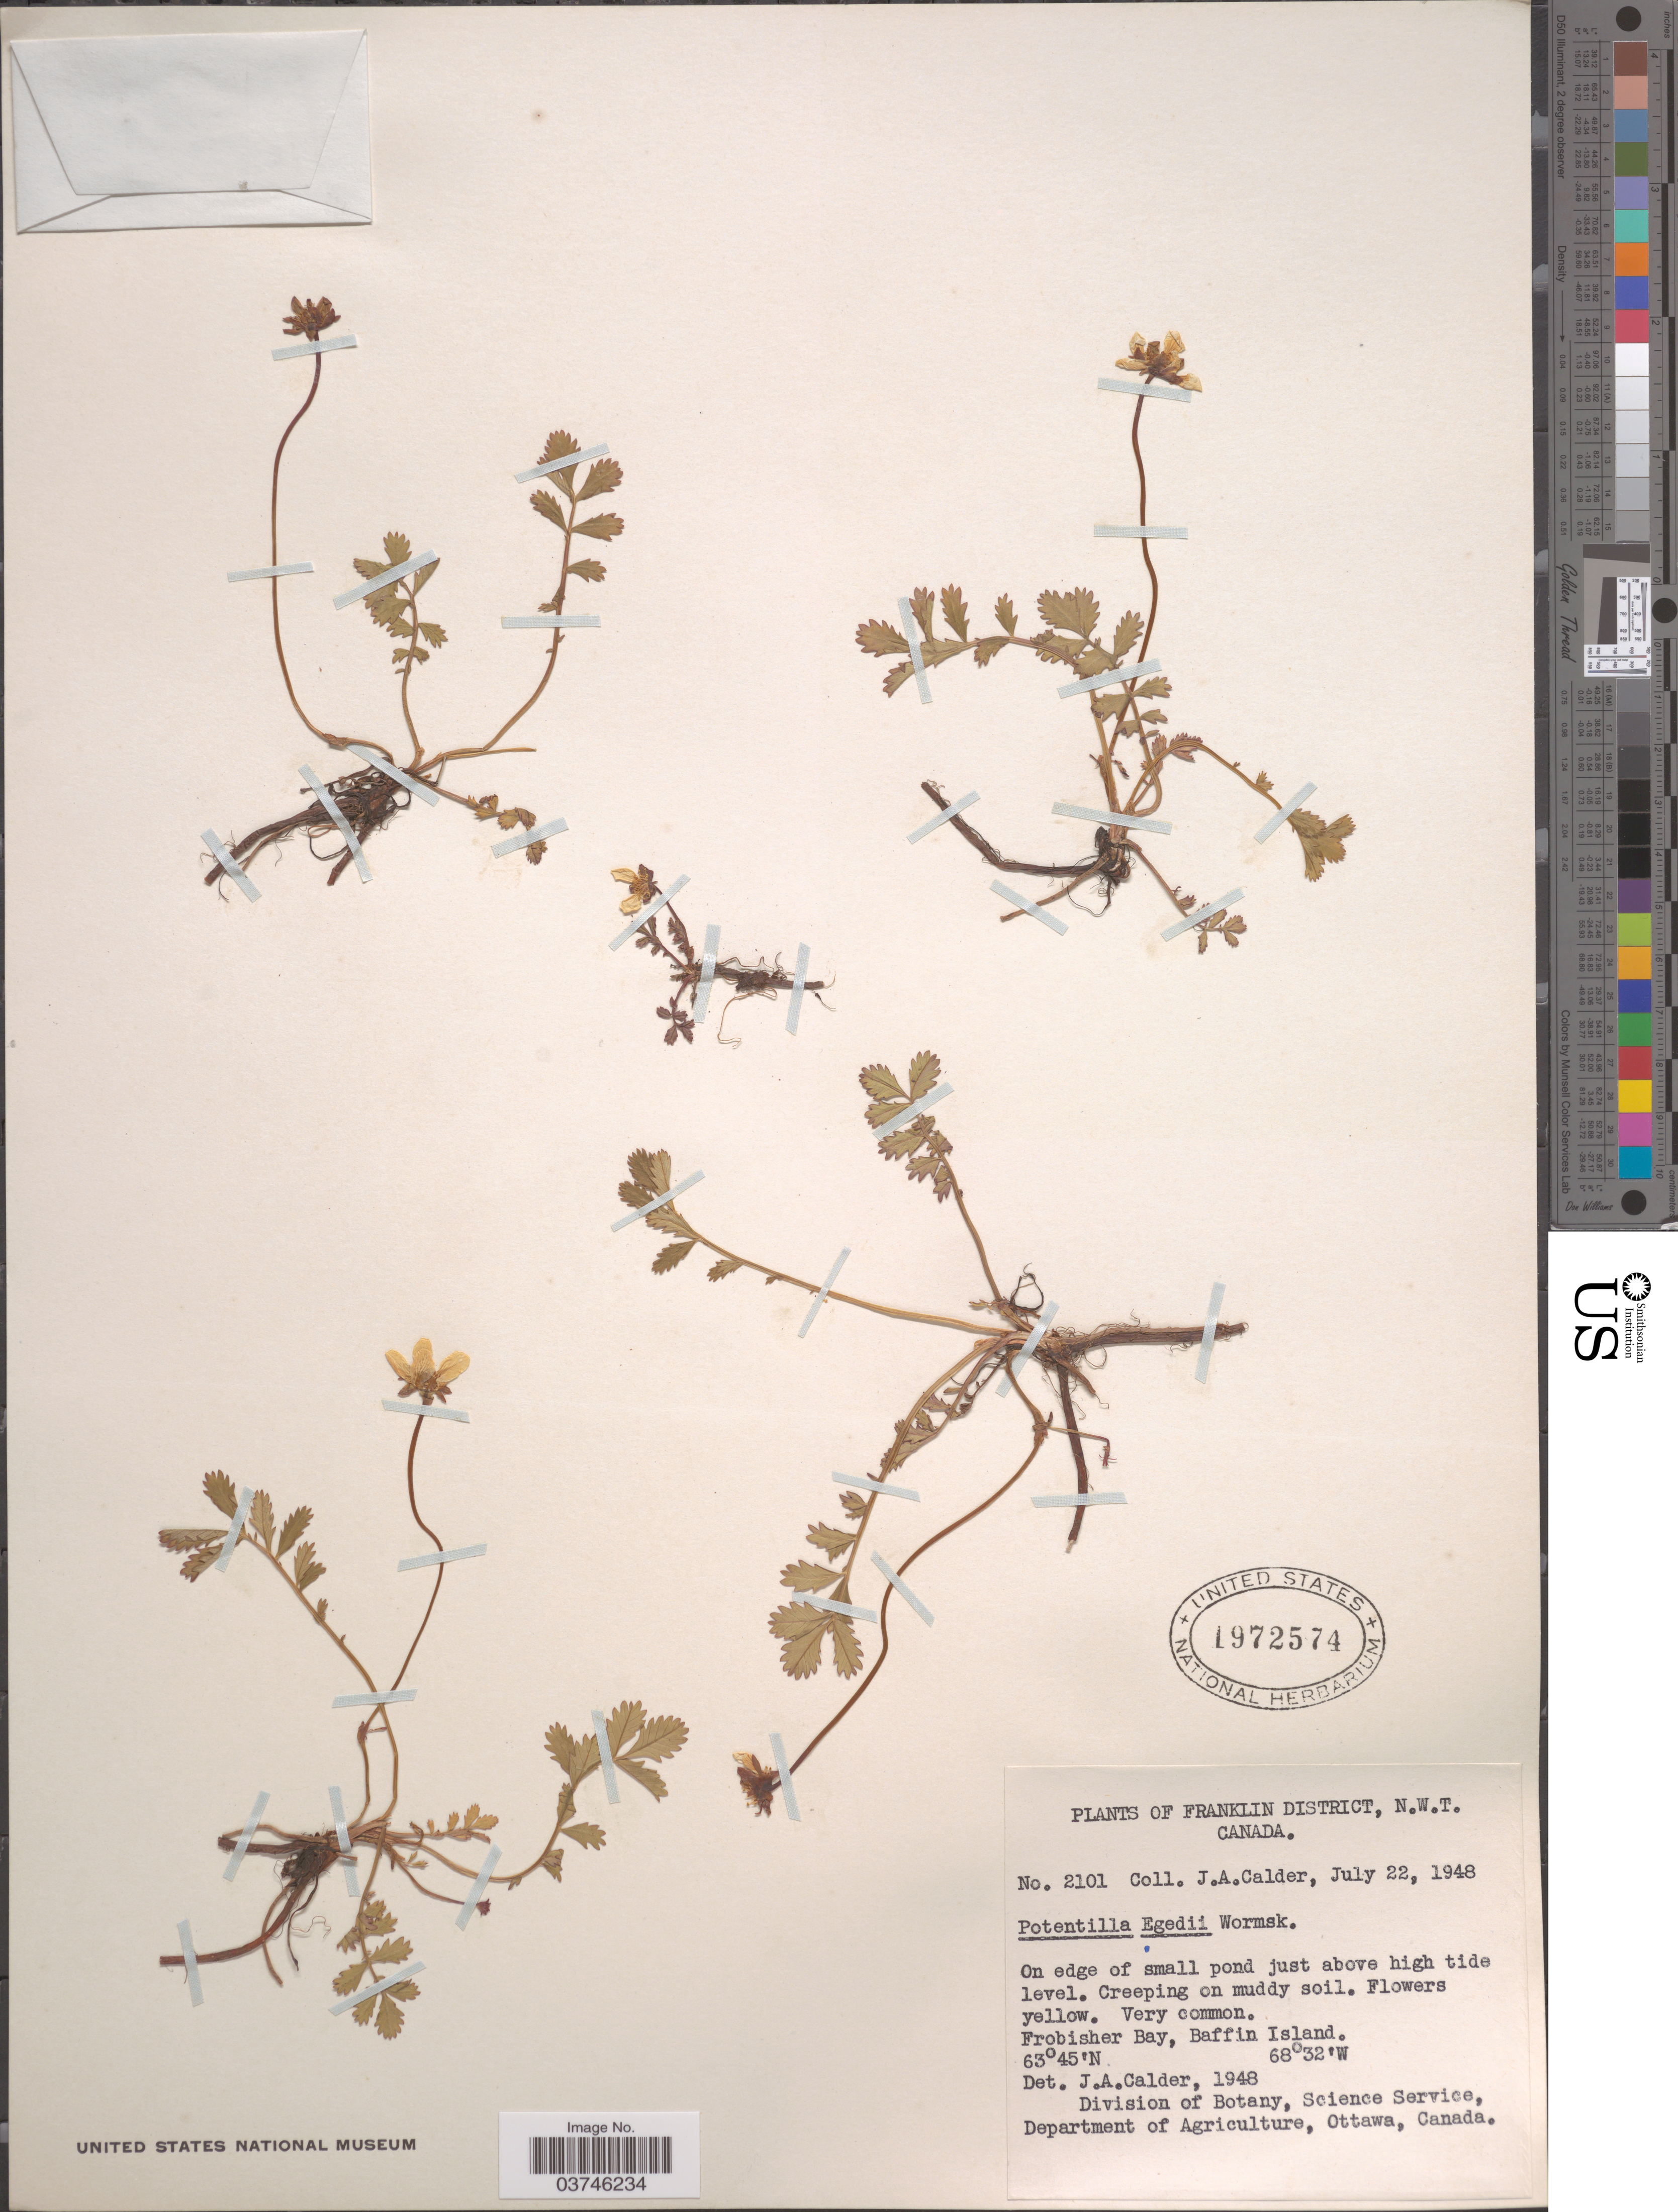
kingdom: Plantae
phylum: Tracheophyta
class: Magnoliopsida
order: Rosales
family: Rosaceae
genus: Argentina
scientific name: Argentina egedii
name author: (Wormsk. ex Oeder) Rydb.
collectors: J. A. Calder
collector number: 2101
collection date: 1948-07-22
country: Canada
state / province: Northwest Territories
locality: Franklin District. Frobisher Bay, Baffin Island.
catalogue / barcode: US 1972574